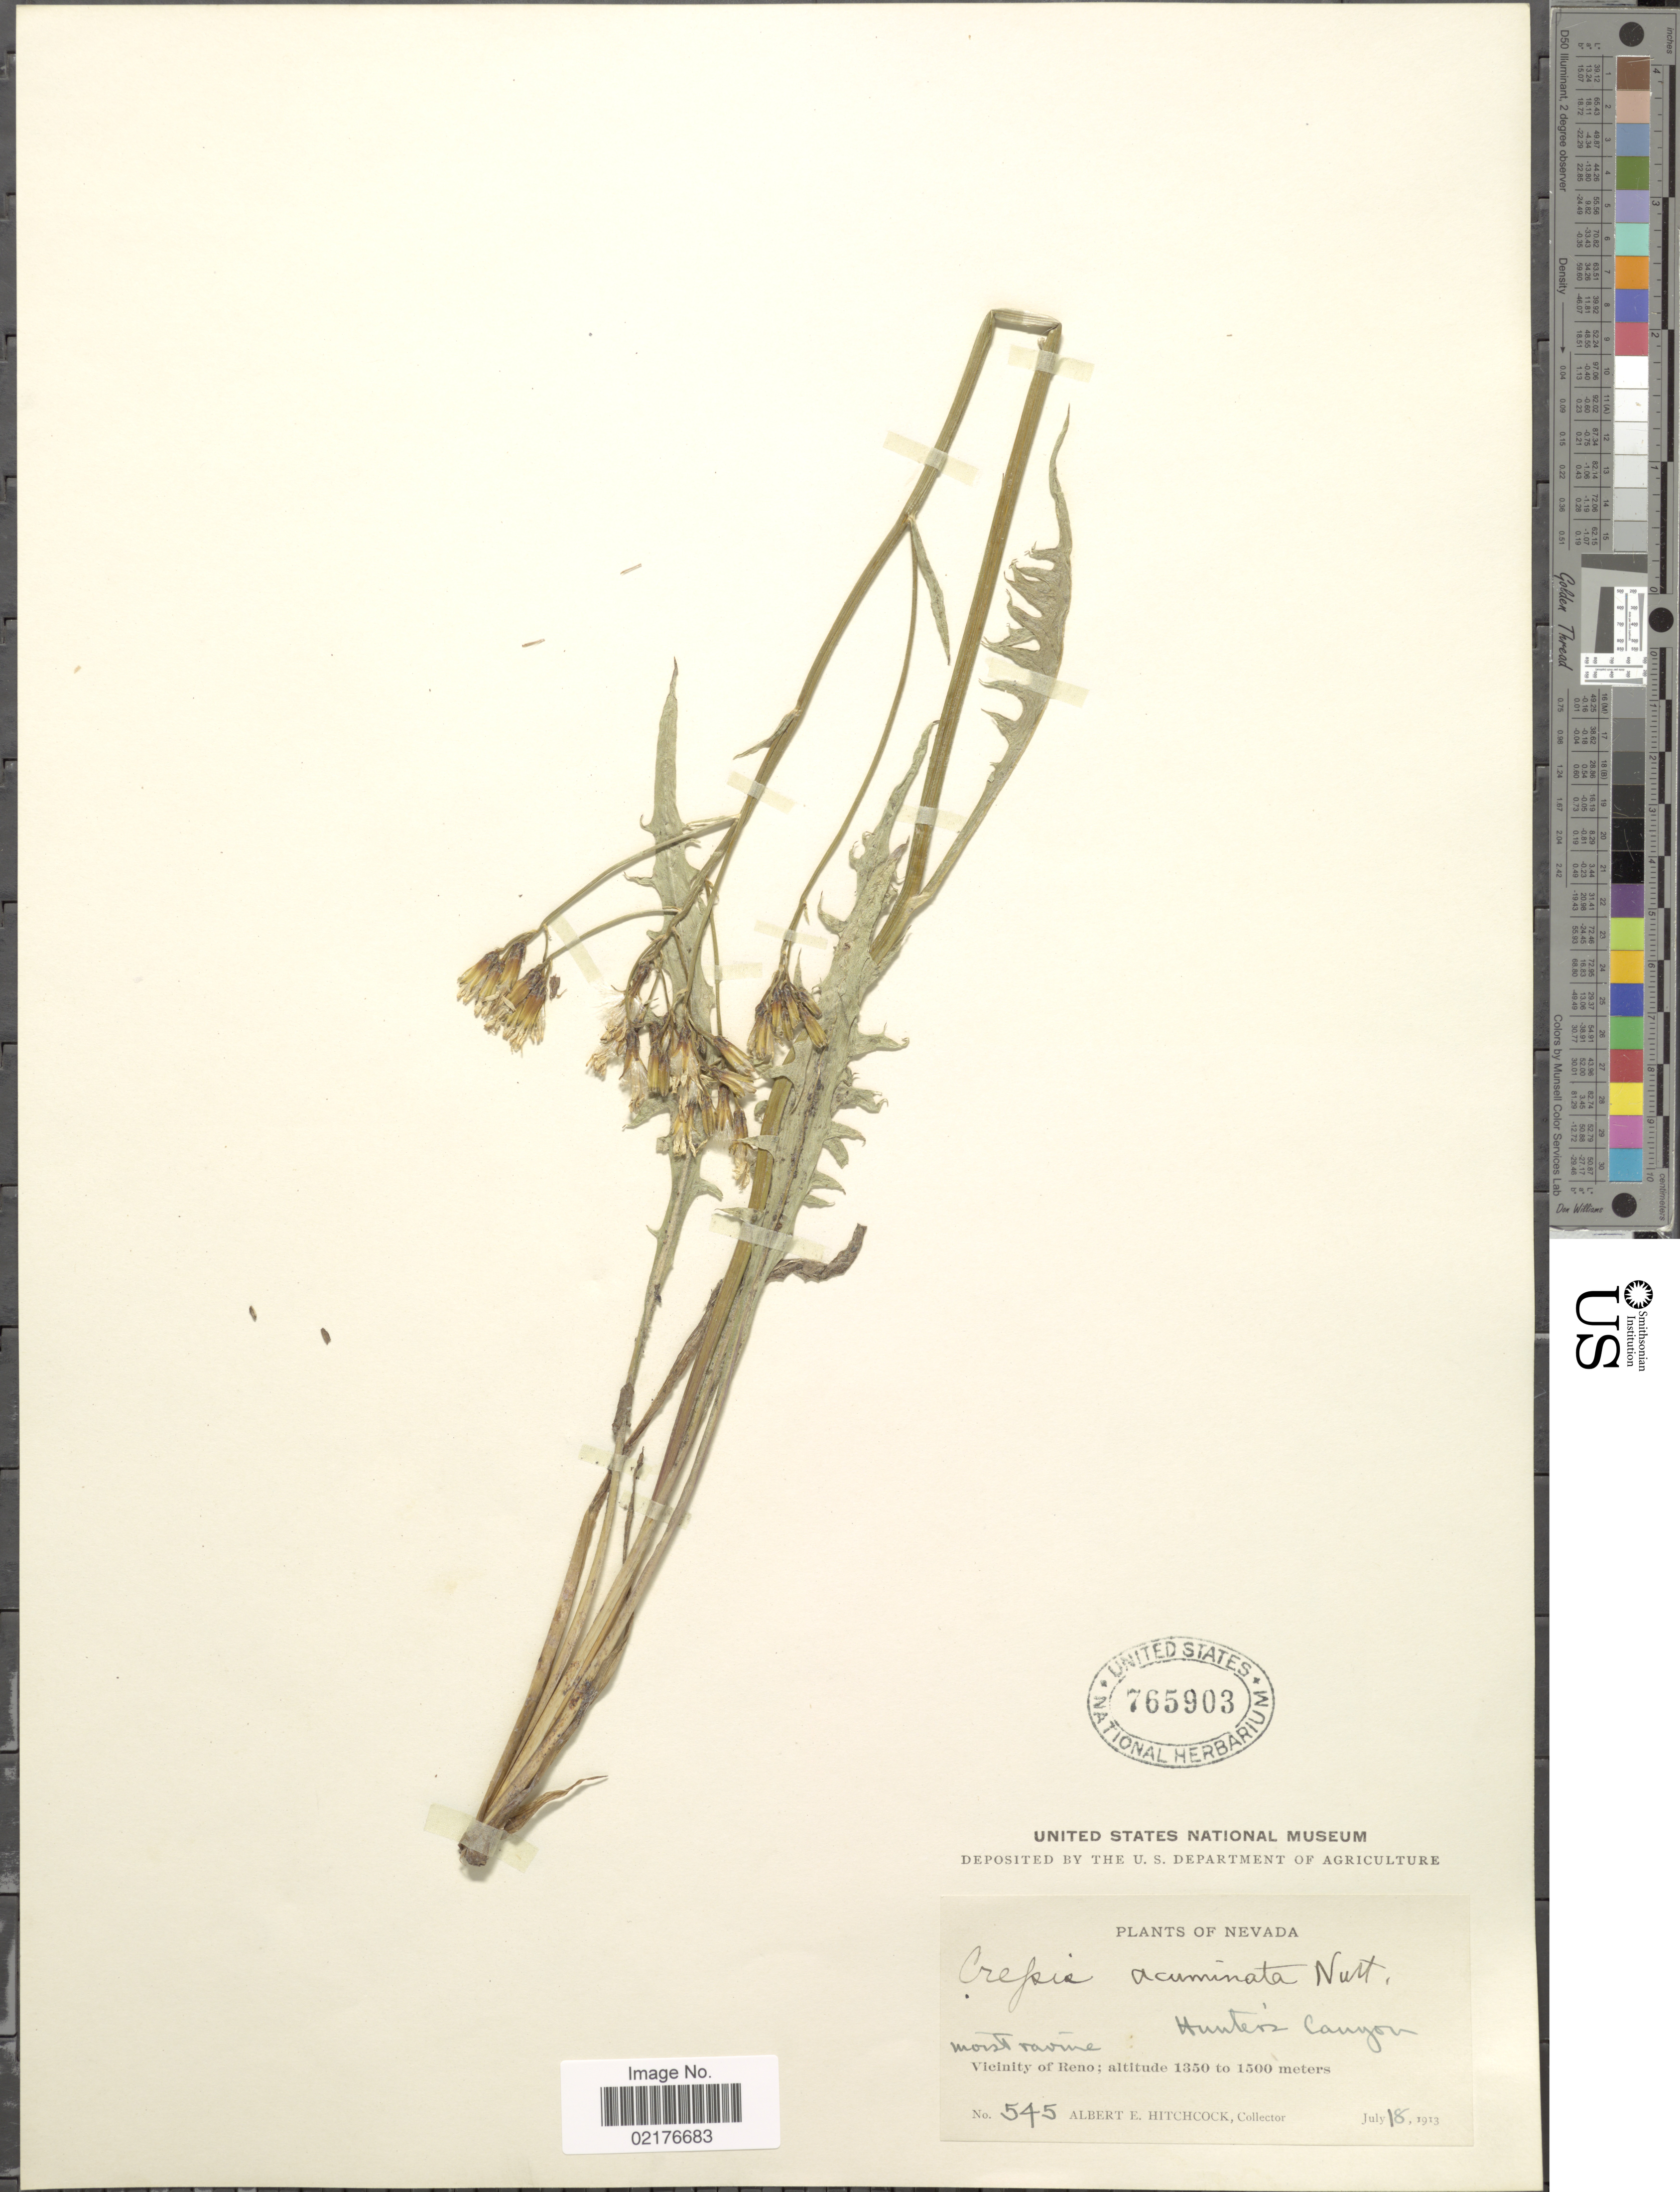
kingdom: Plantae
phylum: Tracheophyta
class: Magnoliopsida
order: Asterales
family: Asteraceae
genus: Crepis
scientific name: Crepis acuminata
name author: Nutt.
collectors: A. Hitchcock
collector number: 545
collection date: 1913-07-18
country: United States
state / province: Nevada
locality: Vicinity of Reno, Hunter's Canyon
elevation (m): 1350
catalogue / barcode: US 765903